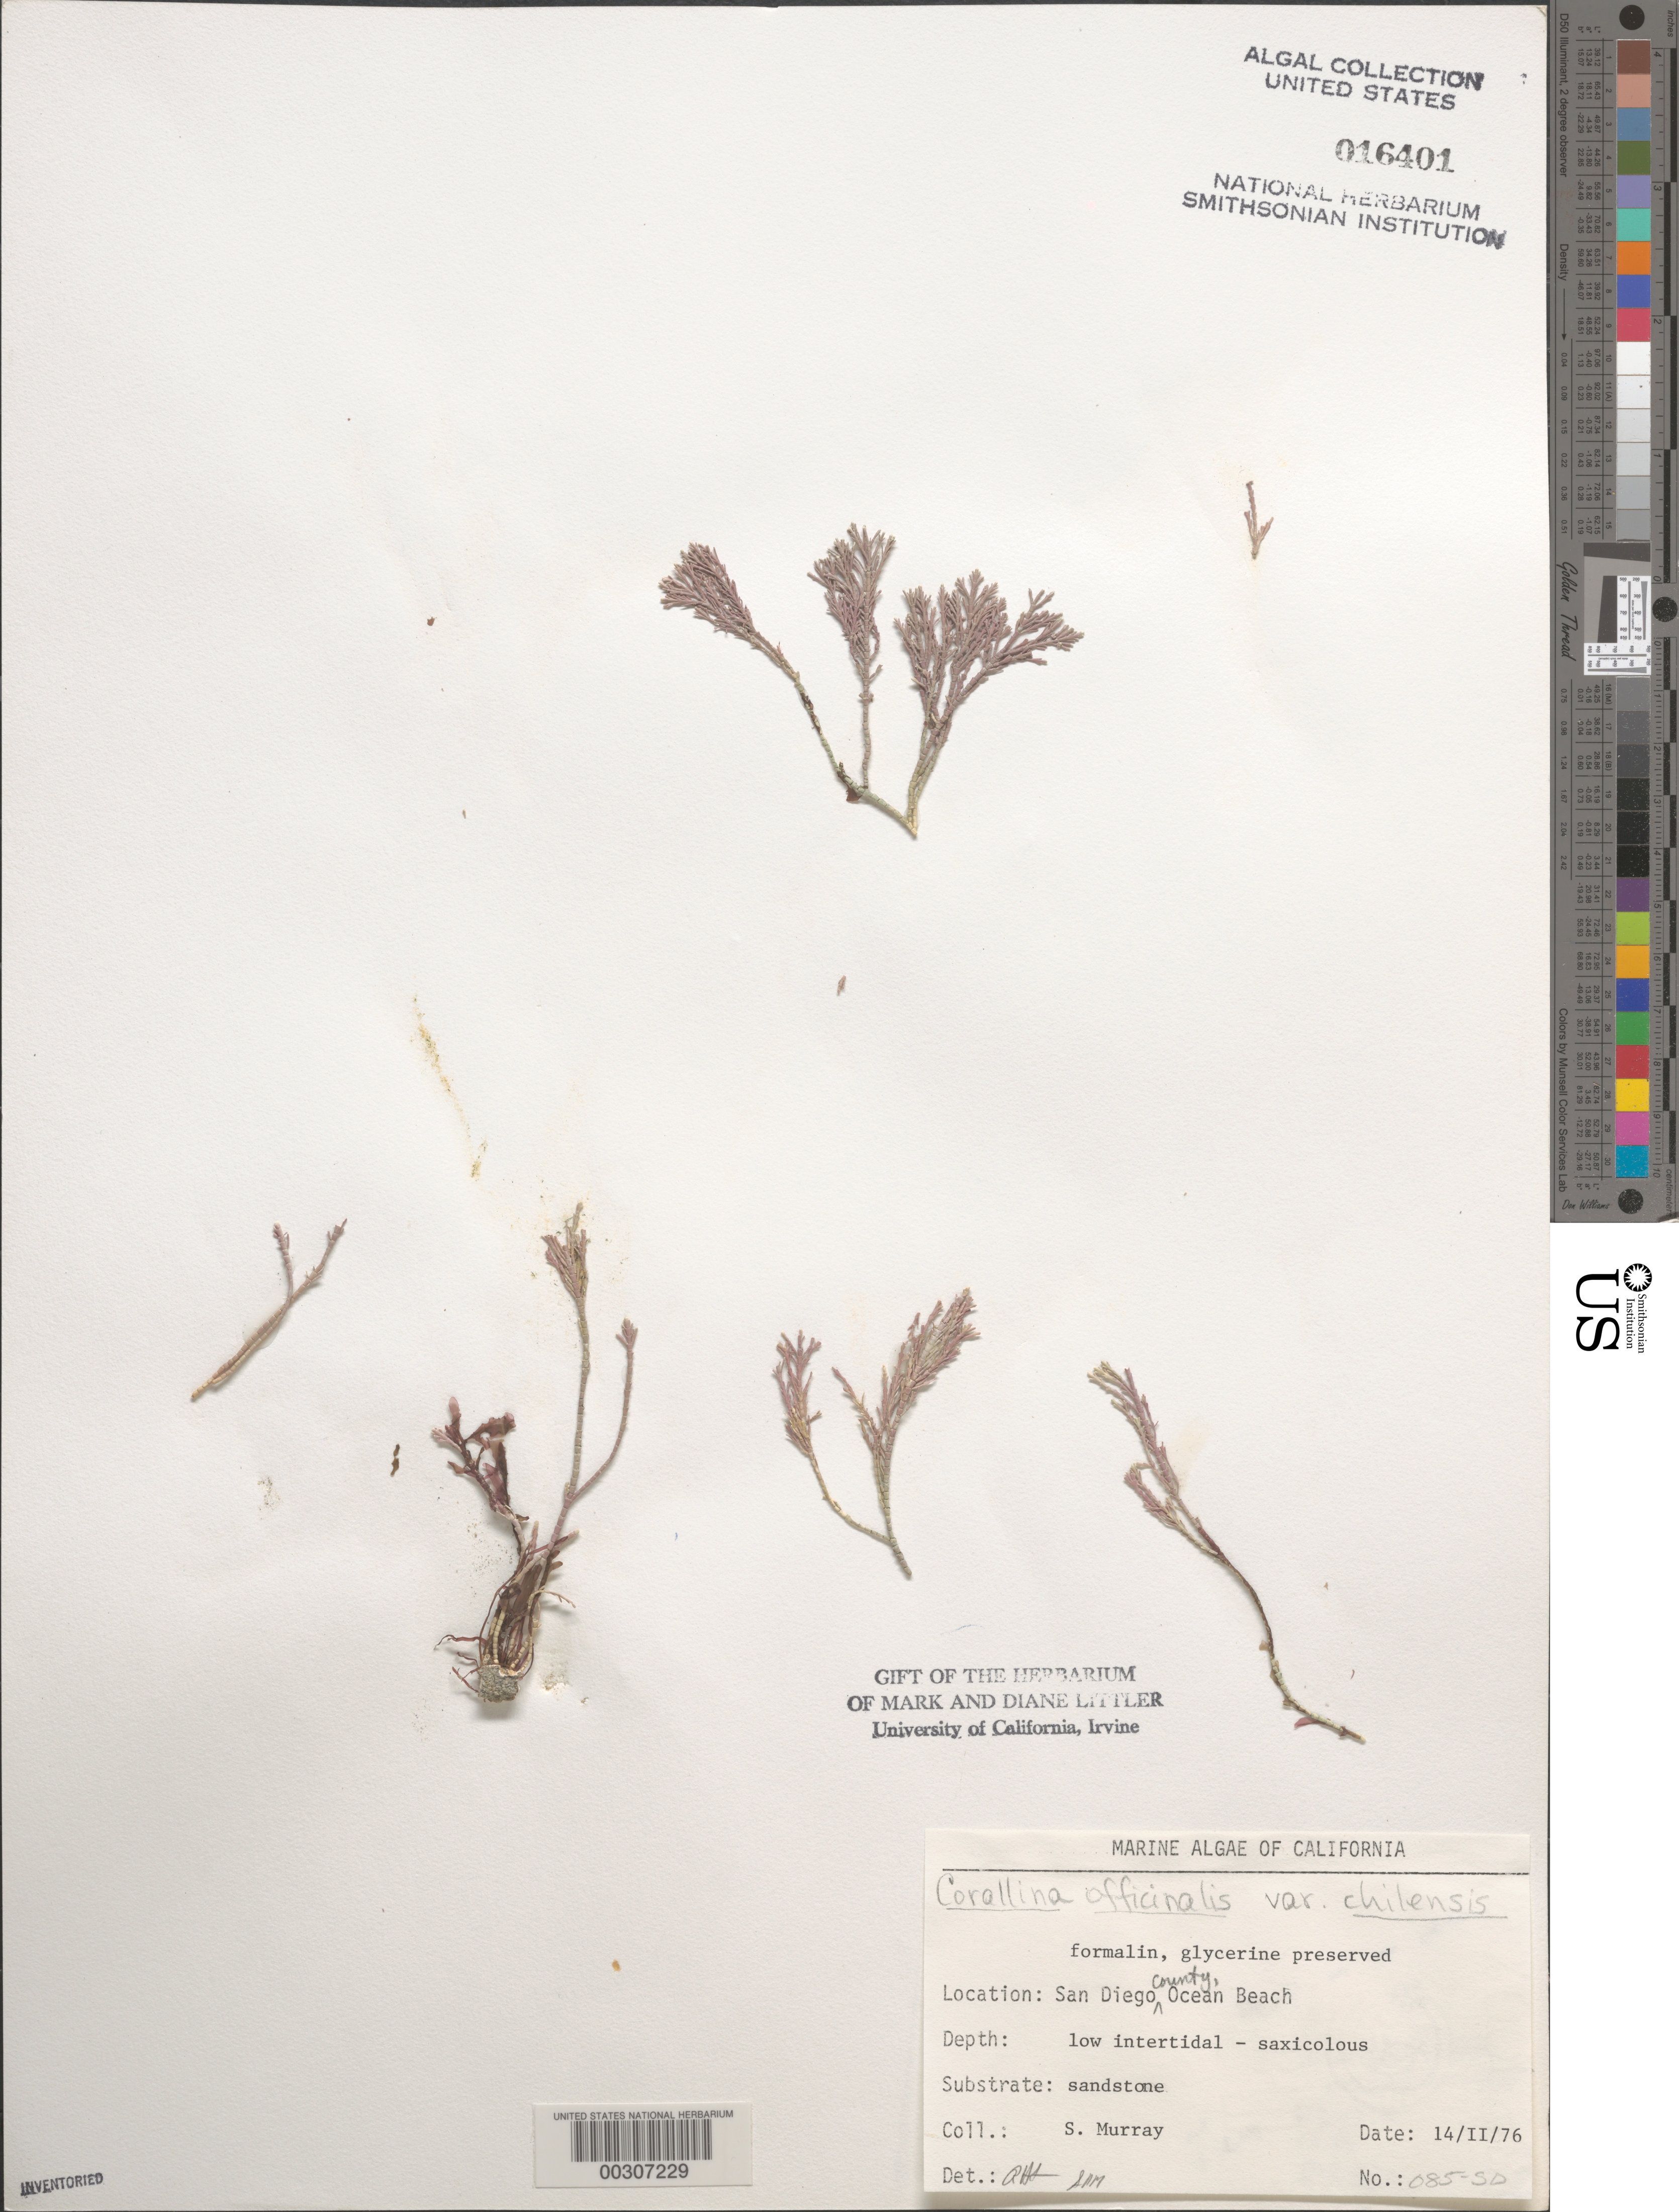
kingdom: Plantae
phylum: Rhodophyta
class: Florideophyceae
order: Corallinales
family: Corallinaceae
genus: Corallina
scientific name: Corallina officinalis var. chilensis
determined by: Sims, Robert H.; Murray, S. N.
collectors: S. N. Murray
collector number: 085-SD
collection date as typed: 14 Feb 1976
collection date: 1976-02-14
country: United States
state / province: California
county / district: San Diego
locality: Ocean Beach, end of Del Monte Street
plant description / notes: BLM-SOCALBIGHT Rocky Intertidal Survey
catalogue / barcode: US 16401